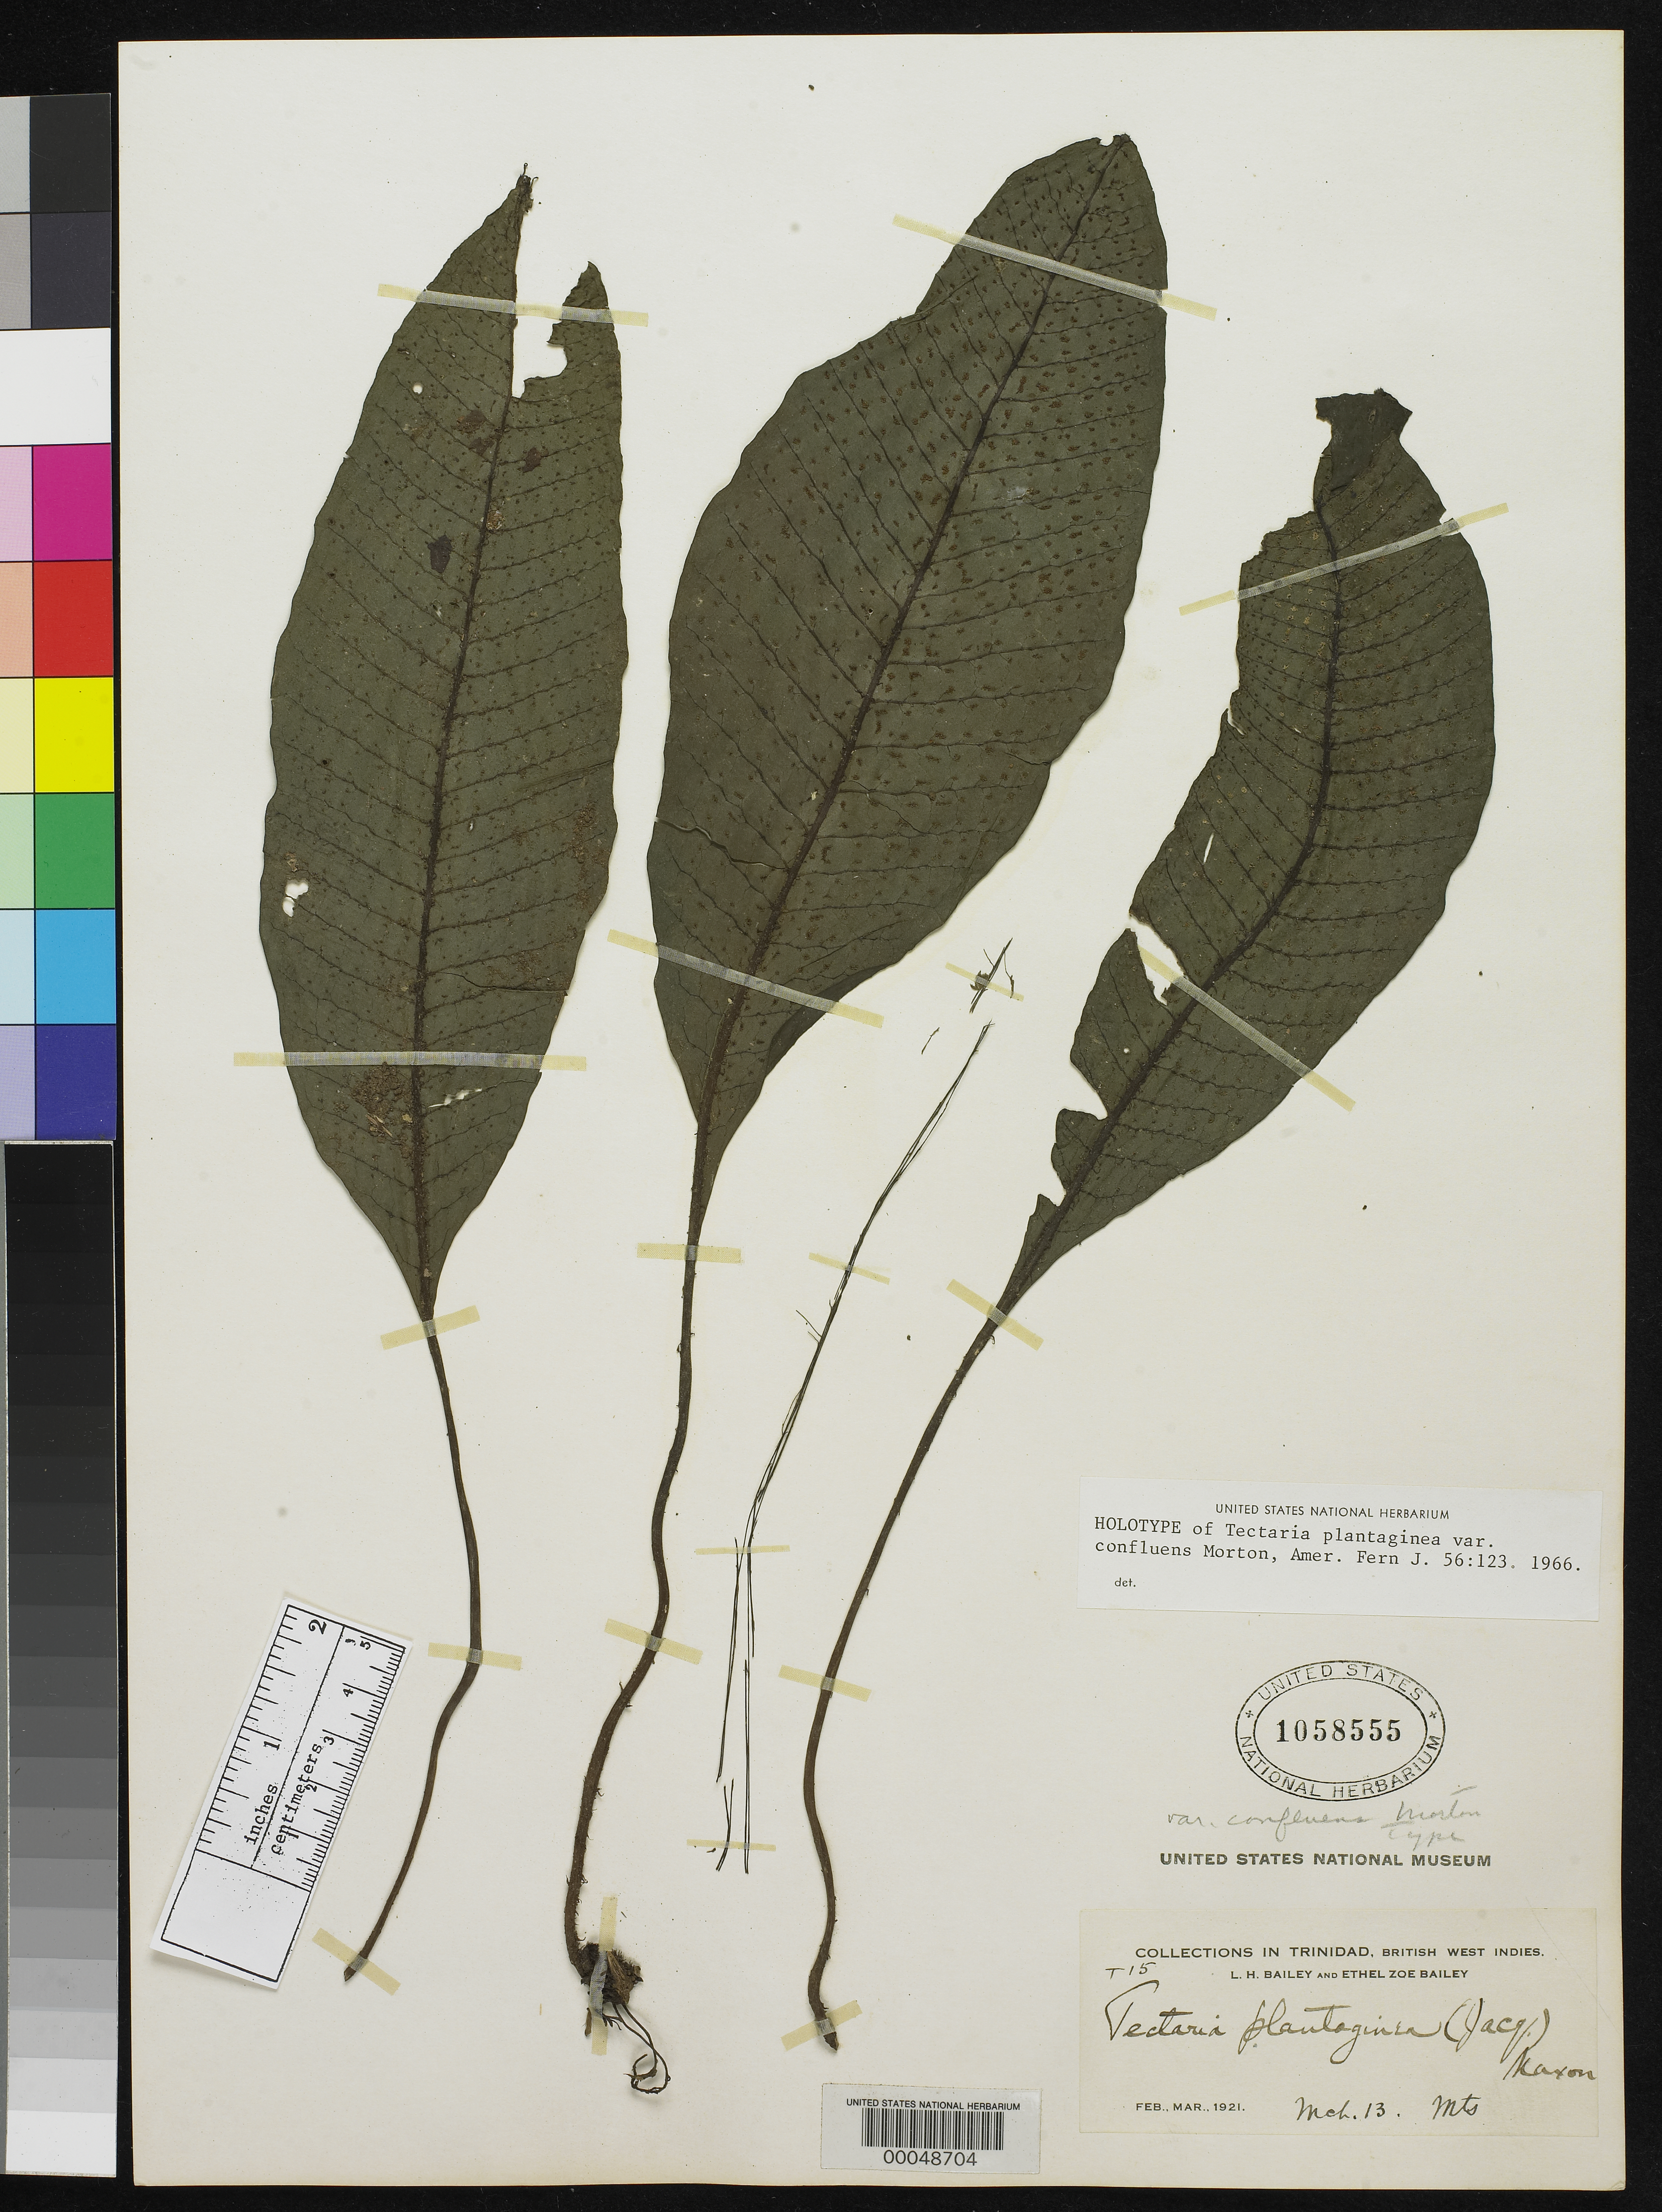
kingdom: Plantae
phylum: Tracheophyta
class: Polypodiopsida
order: Polypodiales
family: Tectariaceae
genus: Tectaria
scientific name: Tectaria plantaginea var. confluens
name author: C.V. Morton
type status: Holotype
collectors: L. H. Bailey & E. Z. Bailey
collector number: T15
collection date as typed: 13 Mar 1921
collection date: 1921-03-13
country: Trinidad and Tobago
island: Trinidad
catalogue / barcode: US 1058555